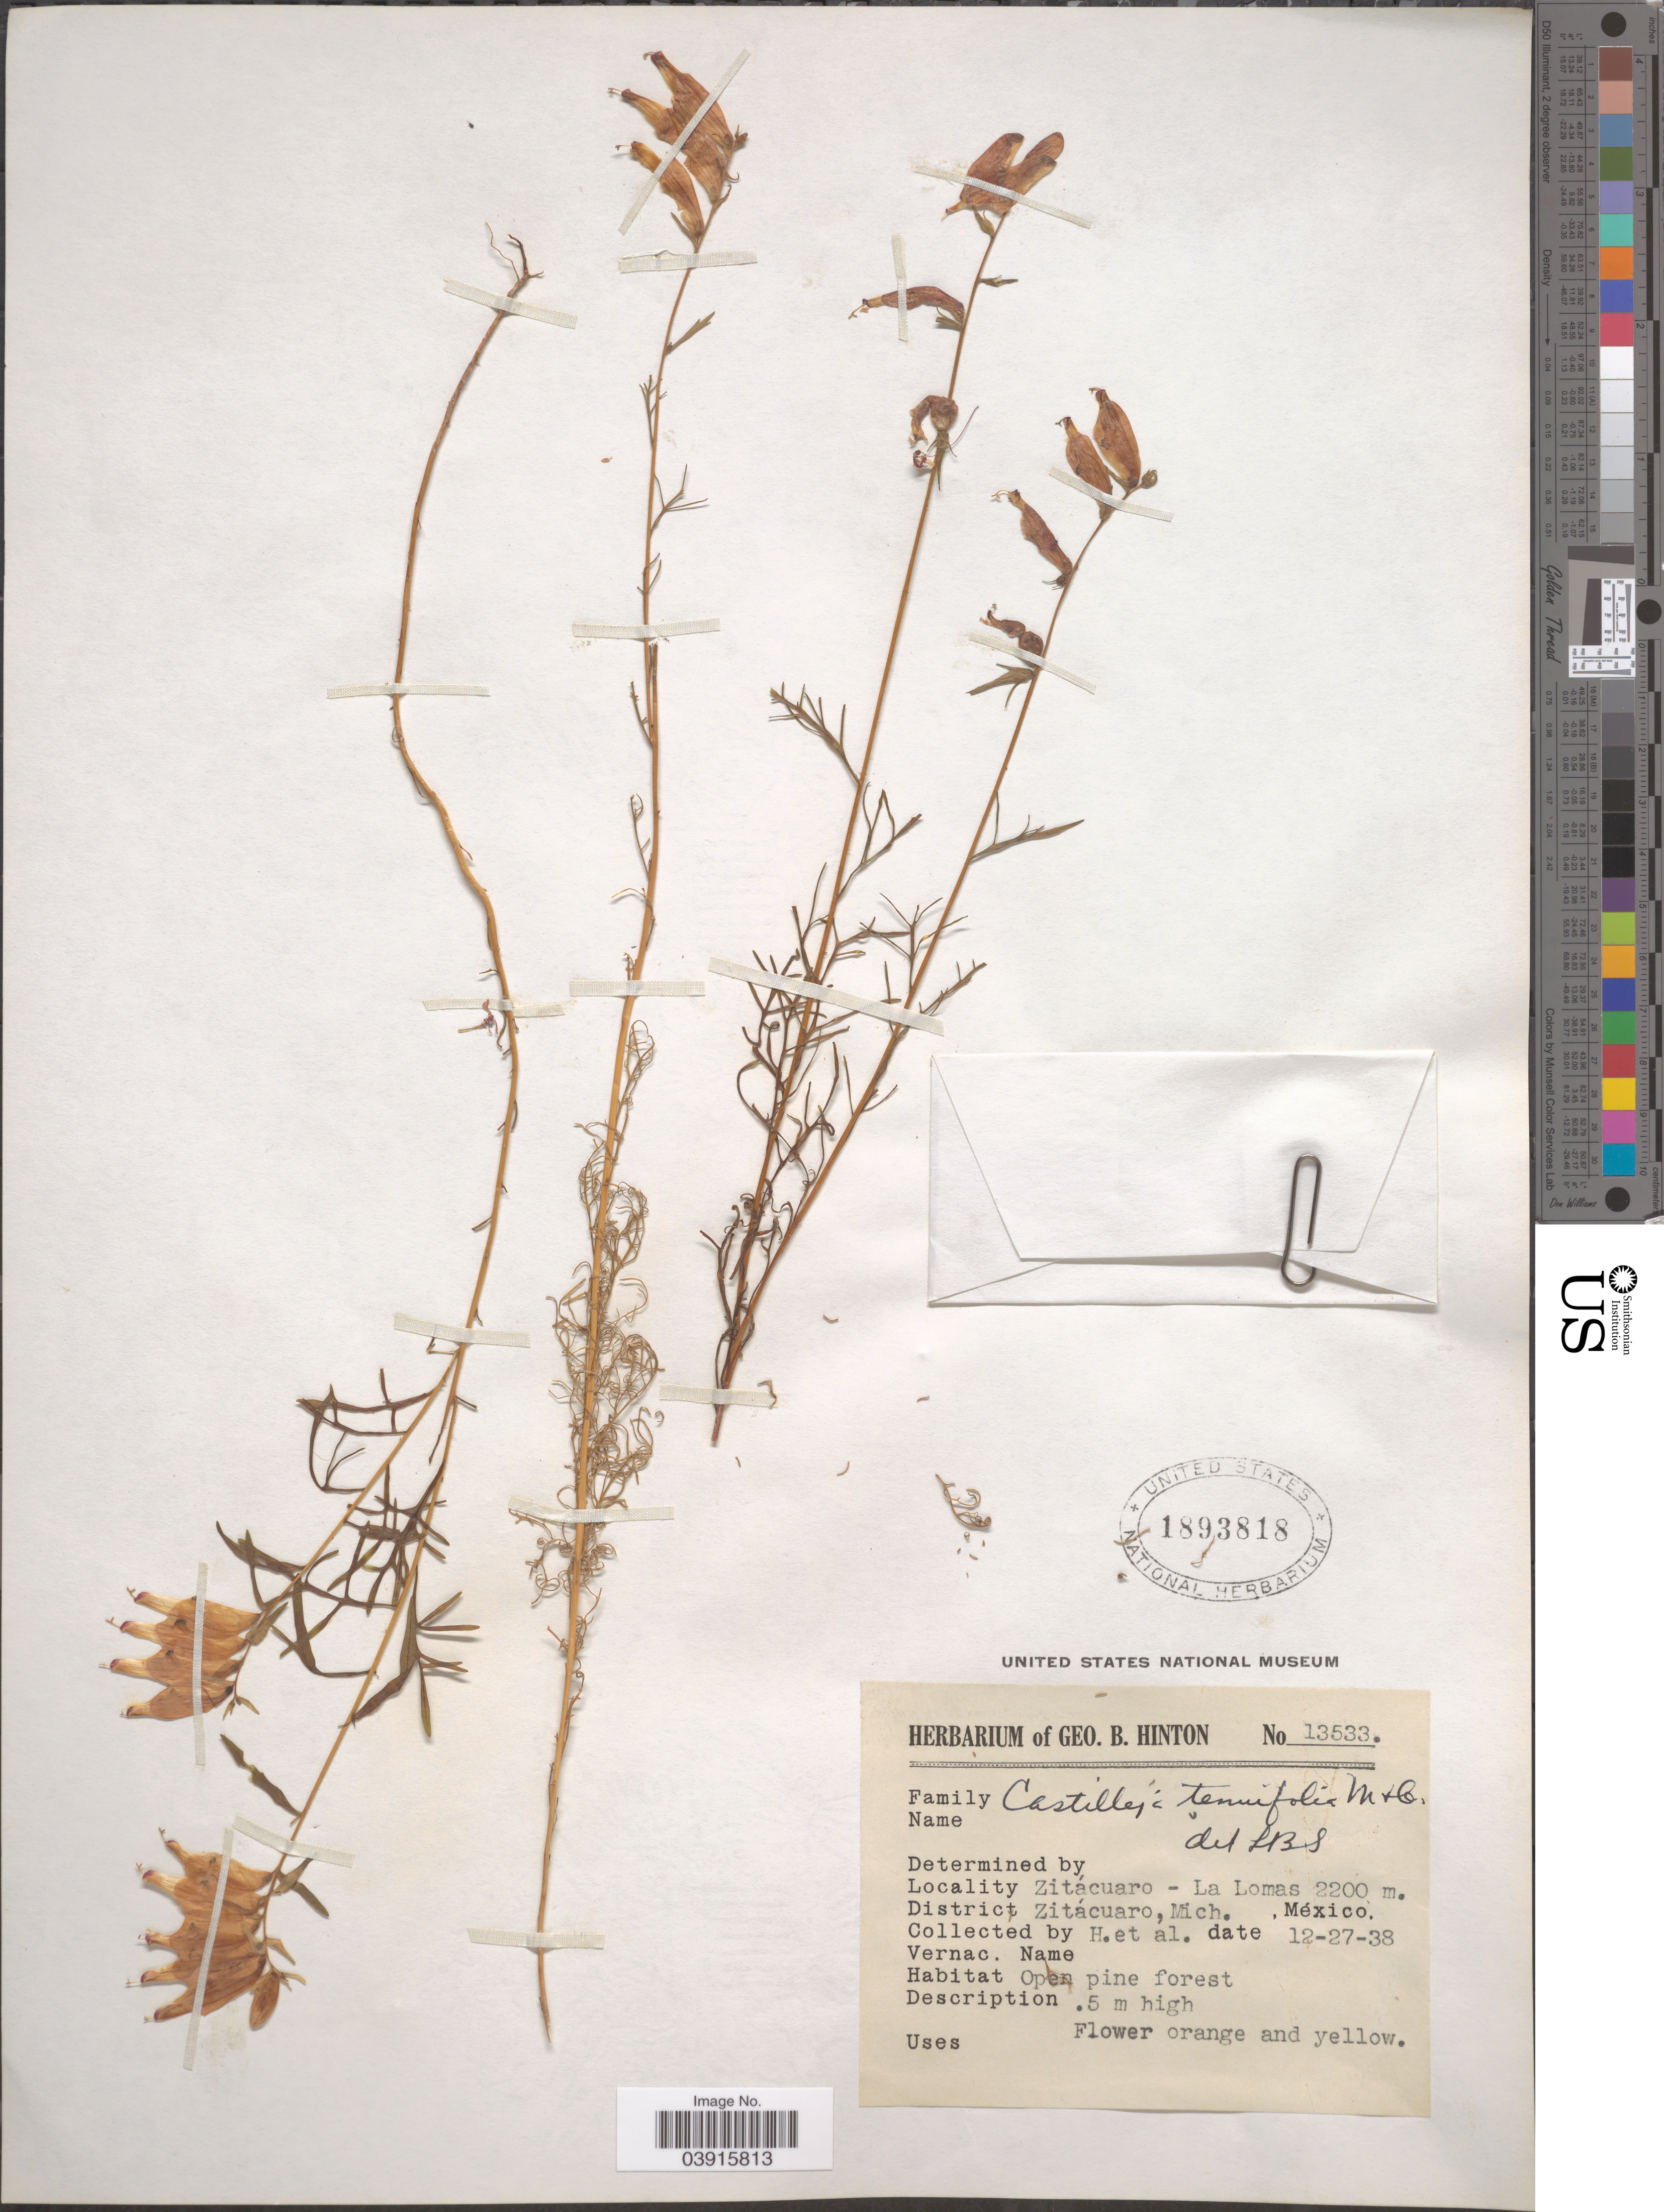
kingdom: Plantae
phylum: Tracheophyta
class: Magnoliopsida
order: Lamiales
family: Orobanchaceae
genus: Castilleja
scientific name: Castilleja tenuiflora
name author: Benth.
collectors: G. B. Hinton & et al.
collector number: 13533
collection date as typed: Transcribed d/m/y: 27/12/38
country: Mexico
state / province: Michoacán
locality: Zitácuaro-La Lomas. District Zitácuaro.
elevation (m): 2200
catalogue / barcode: US 1893818